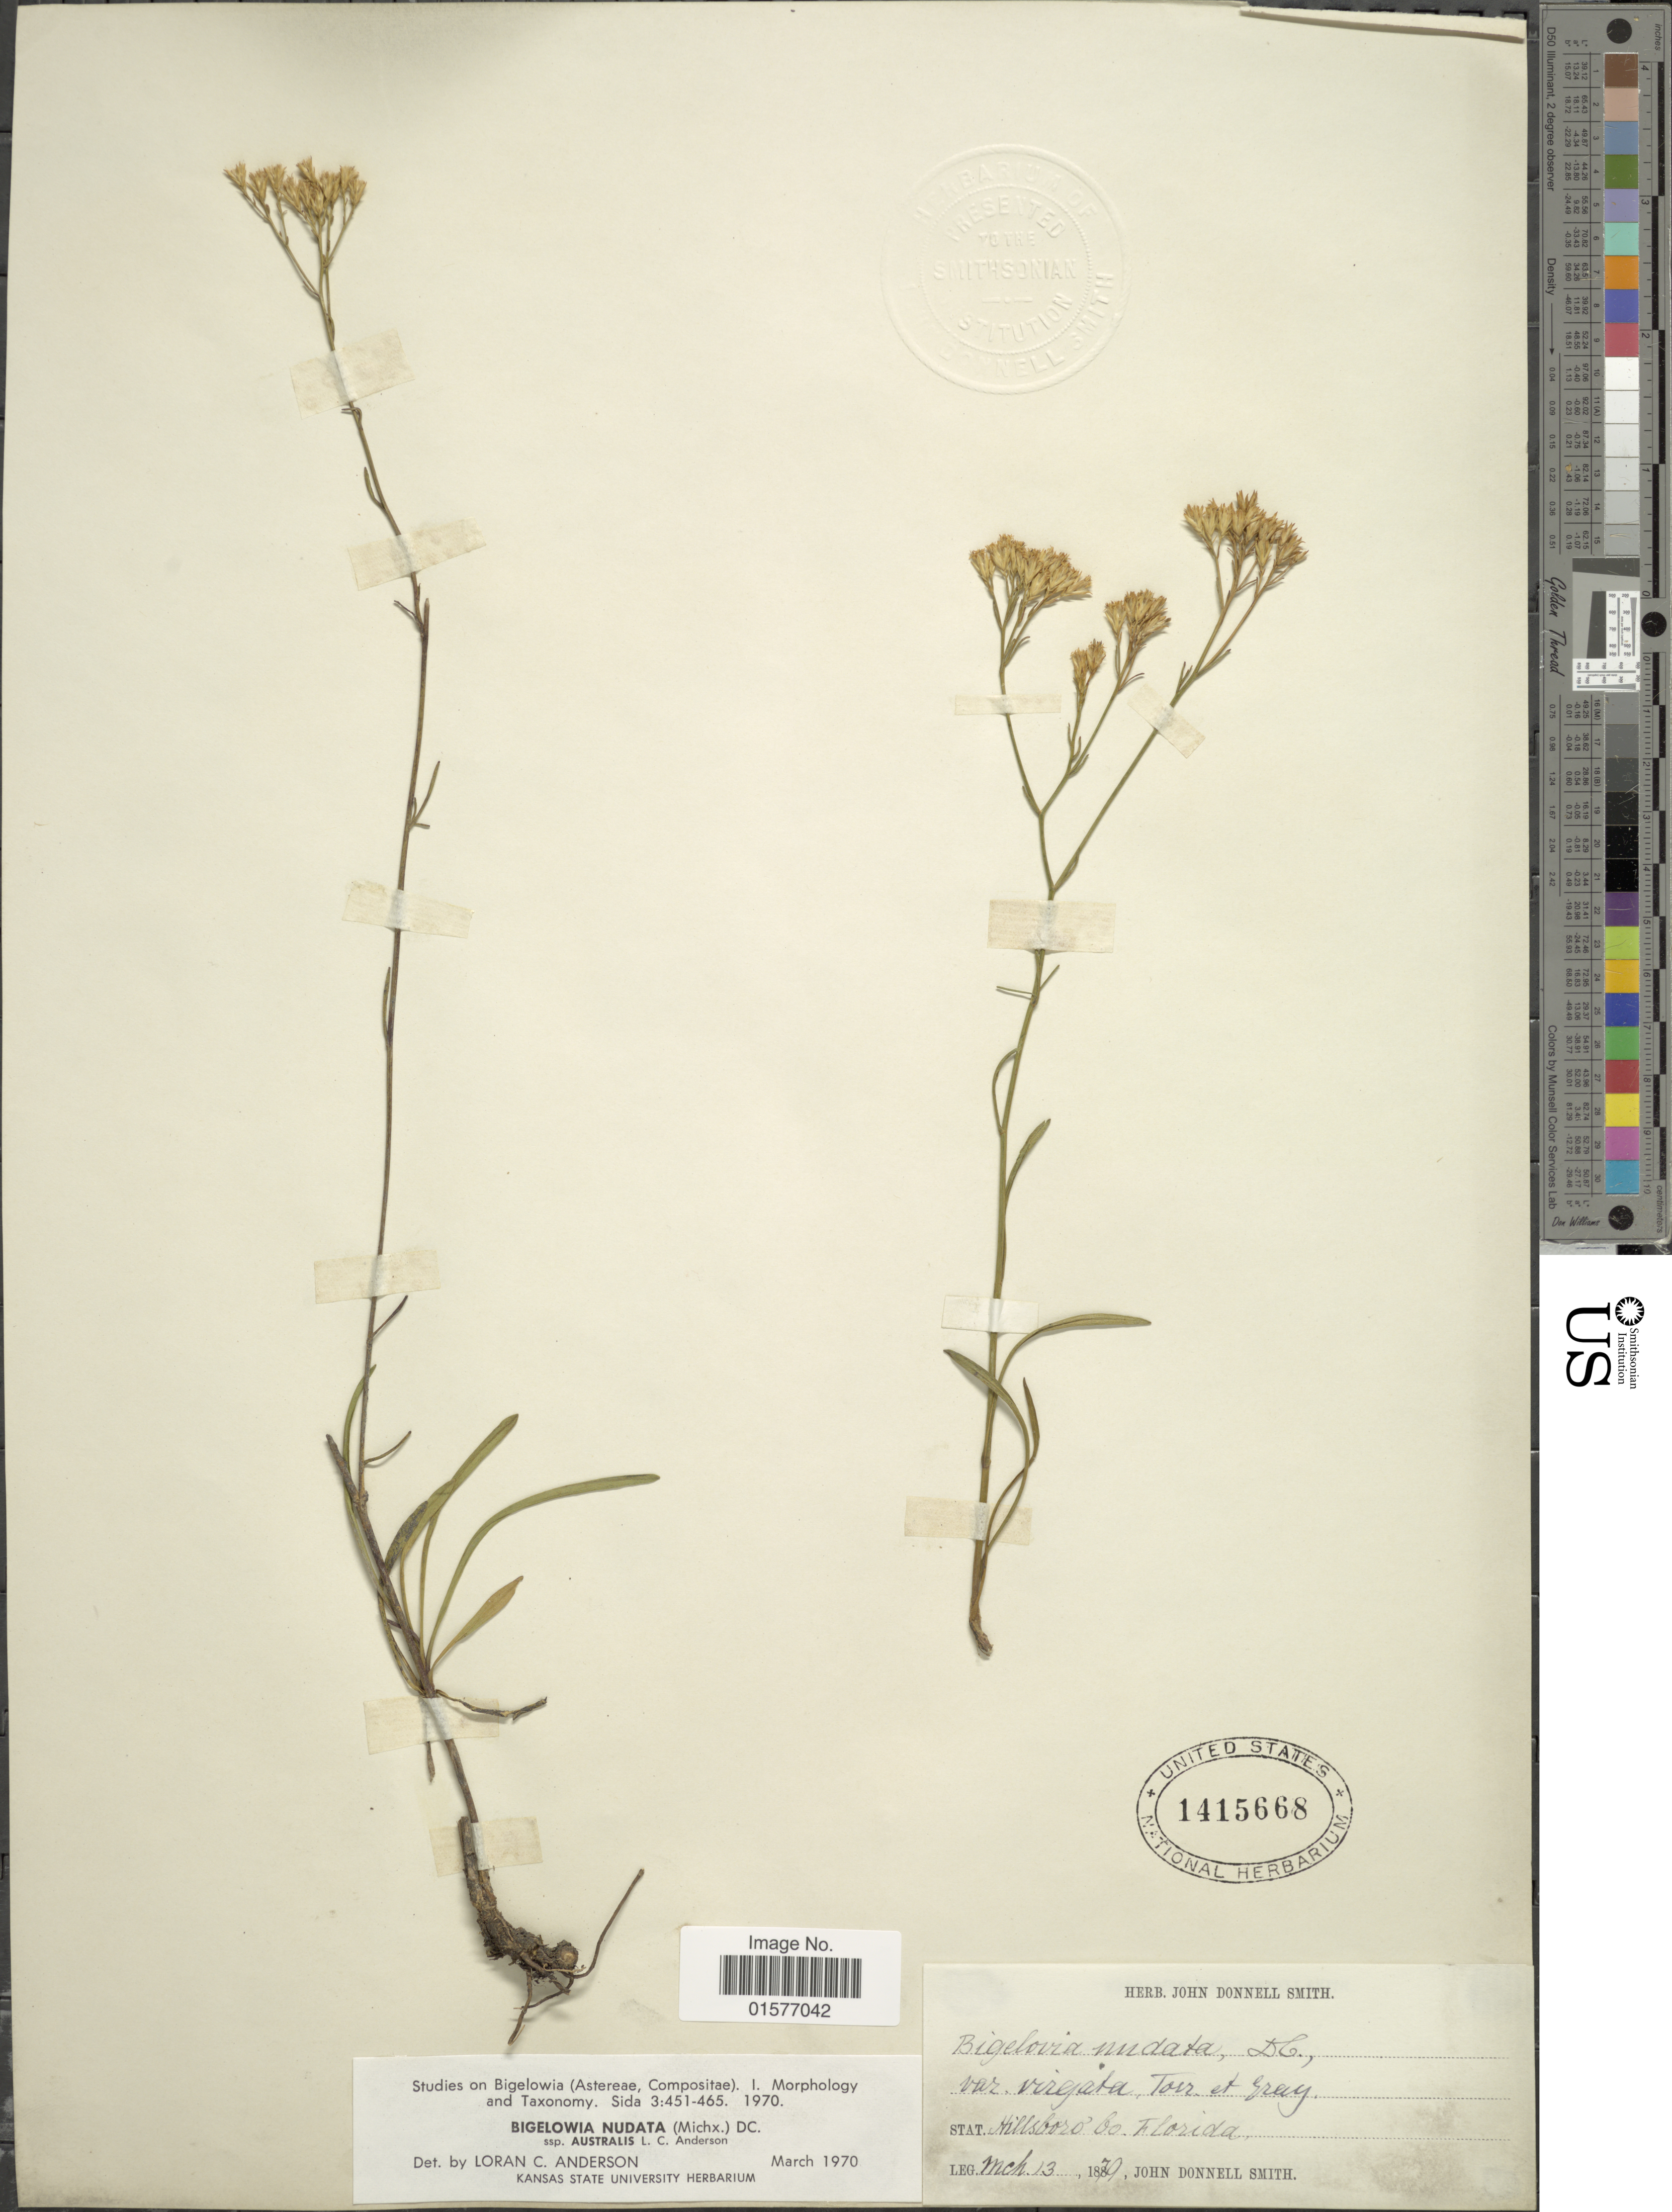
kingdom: Plantae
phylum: Tracheophyta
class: Magnoliopsida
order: Asterales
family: Asteraceae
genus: Bigelowia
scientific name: Bigelowia nudata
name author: (Michx.) DC.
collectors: J. Donnell Smith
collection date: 1879-03-13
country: United States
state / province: Florida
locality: Hillsboro Co., Florida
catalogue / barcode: US 1415668